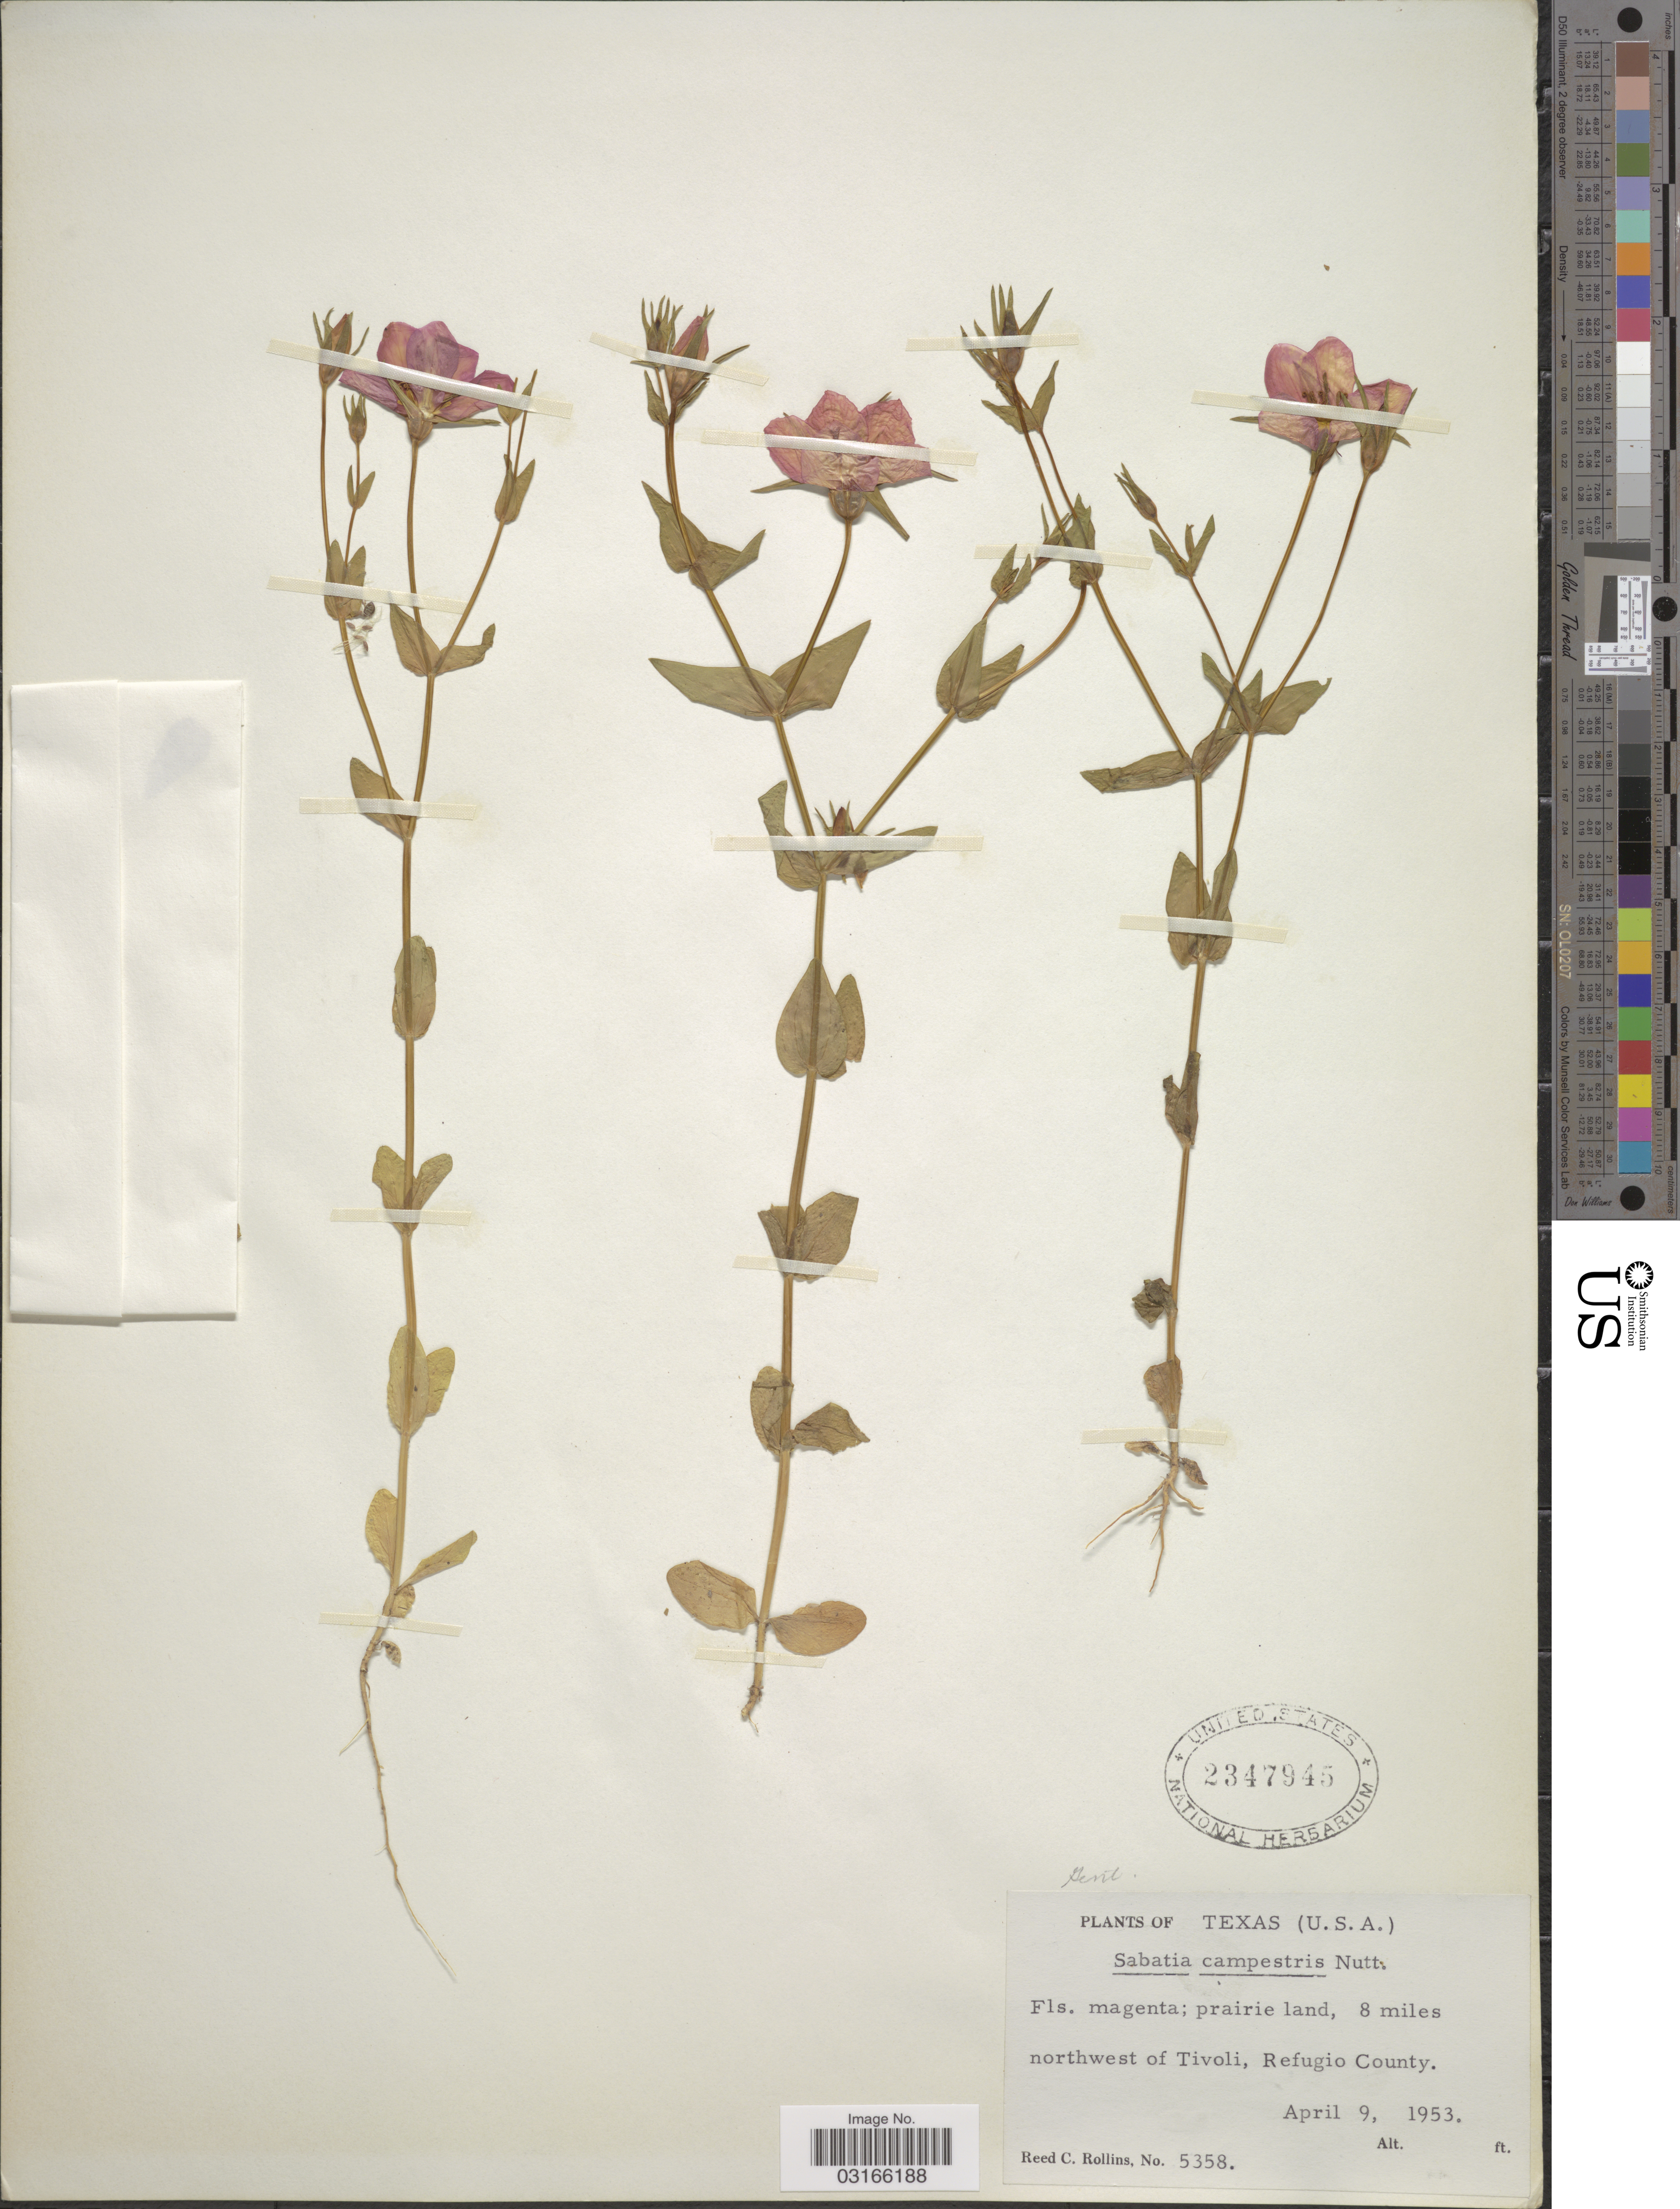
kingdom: Plantae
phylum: Tracheophyta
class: Magnoliopsida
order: Gentianales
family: Gentianaceae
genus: Sabatia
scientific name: Sabatia campestris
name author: Nutt.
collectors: R. C. Rollins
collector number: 5358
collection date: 1953-04-09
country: United States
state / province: Texas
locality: Prairie land, 8 miles northwest of Tivoli, Refugio County.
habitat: prairie land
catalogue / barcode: US 2347945